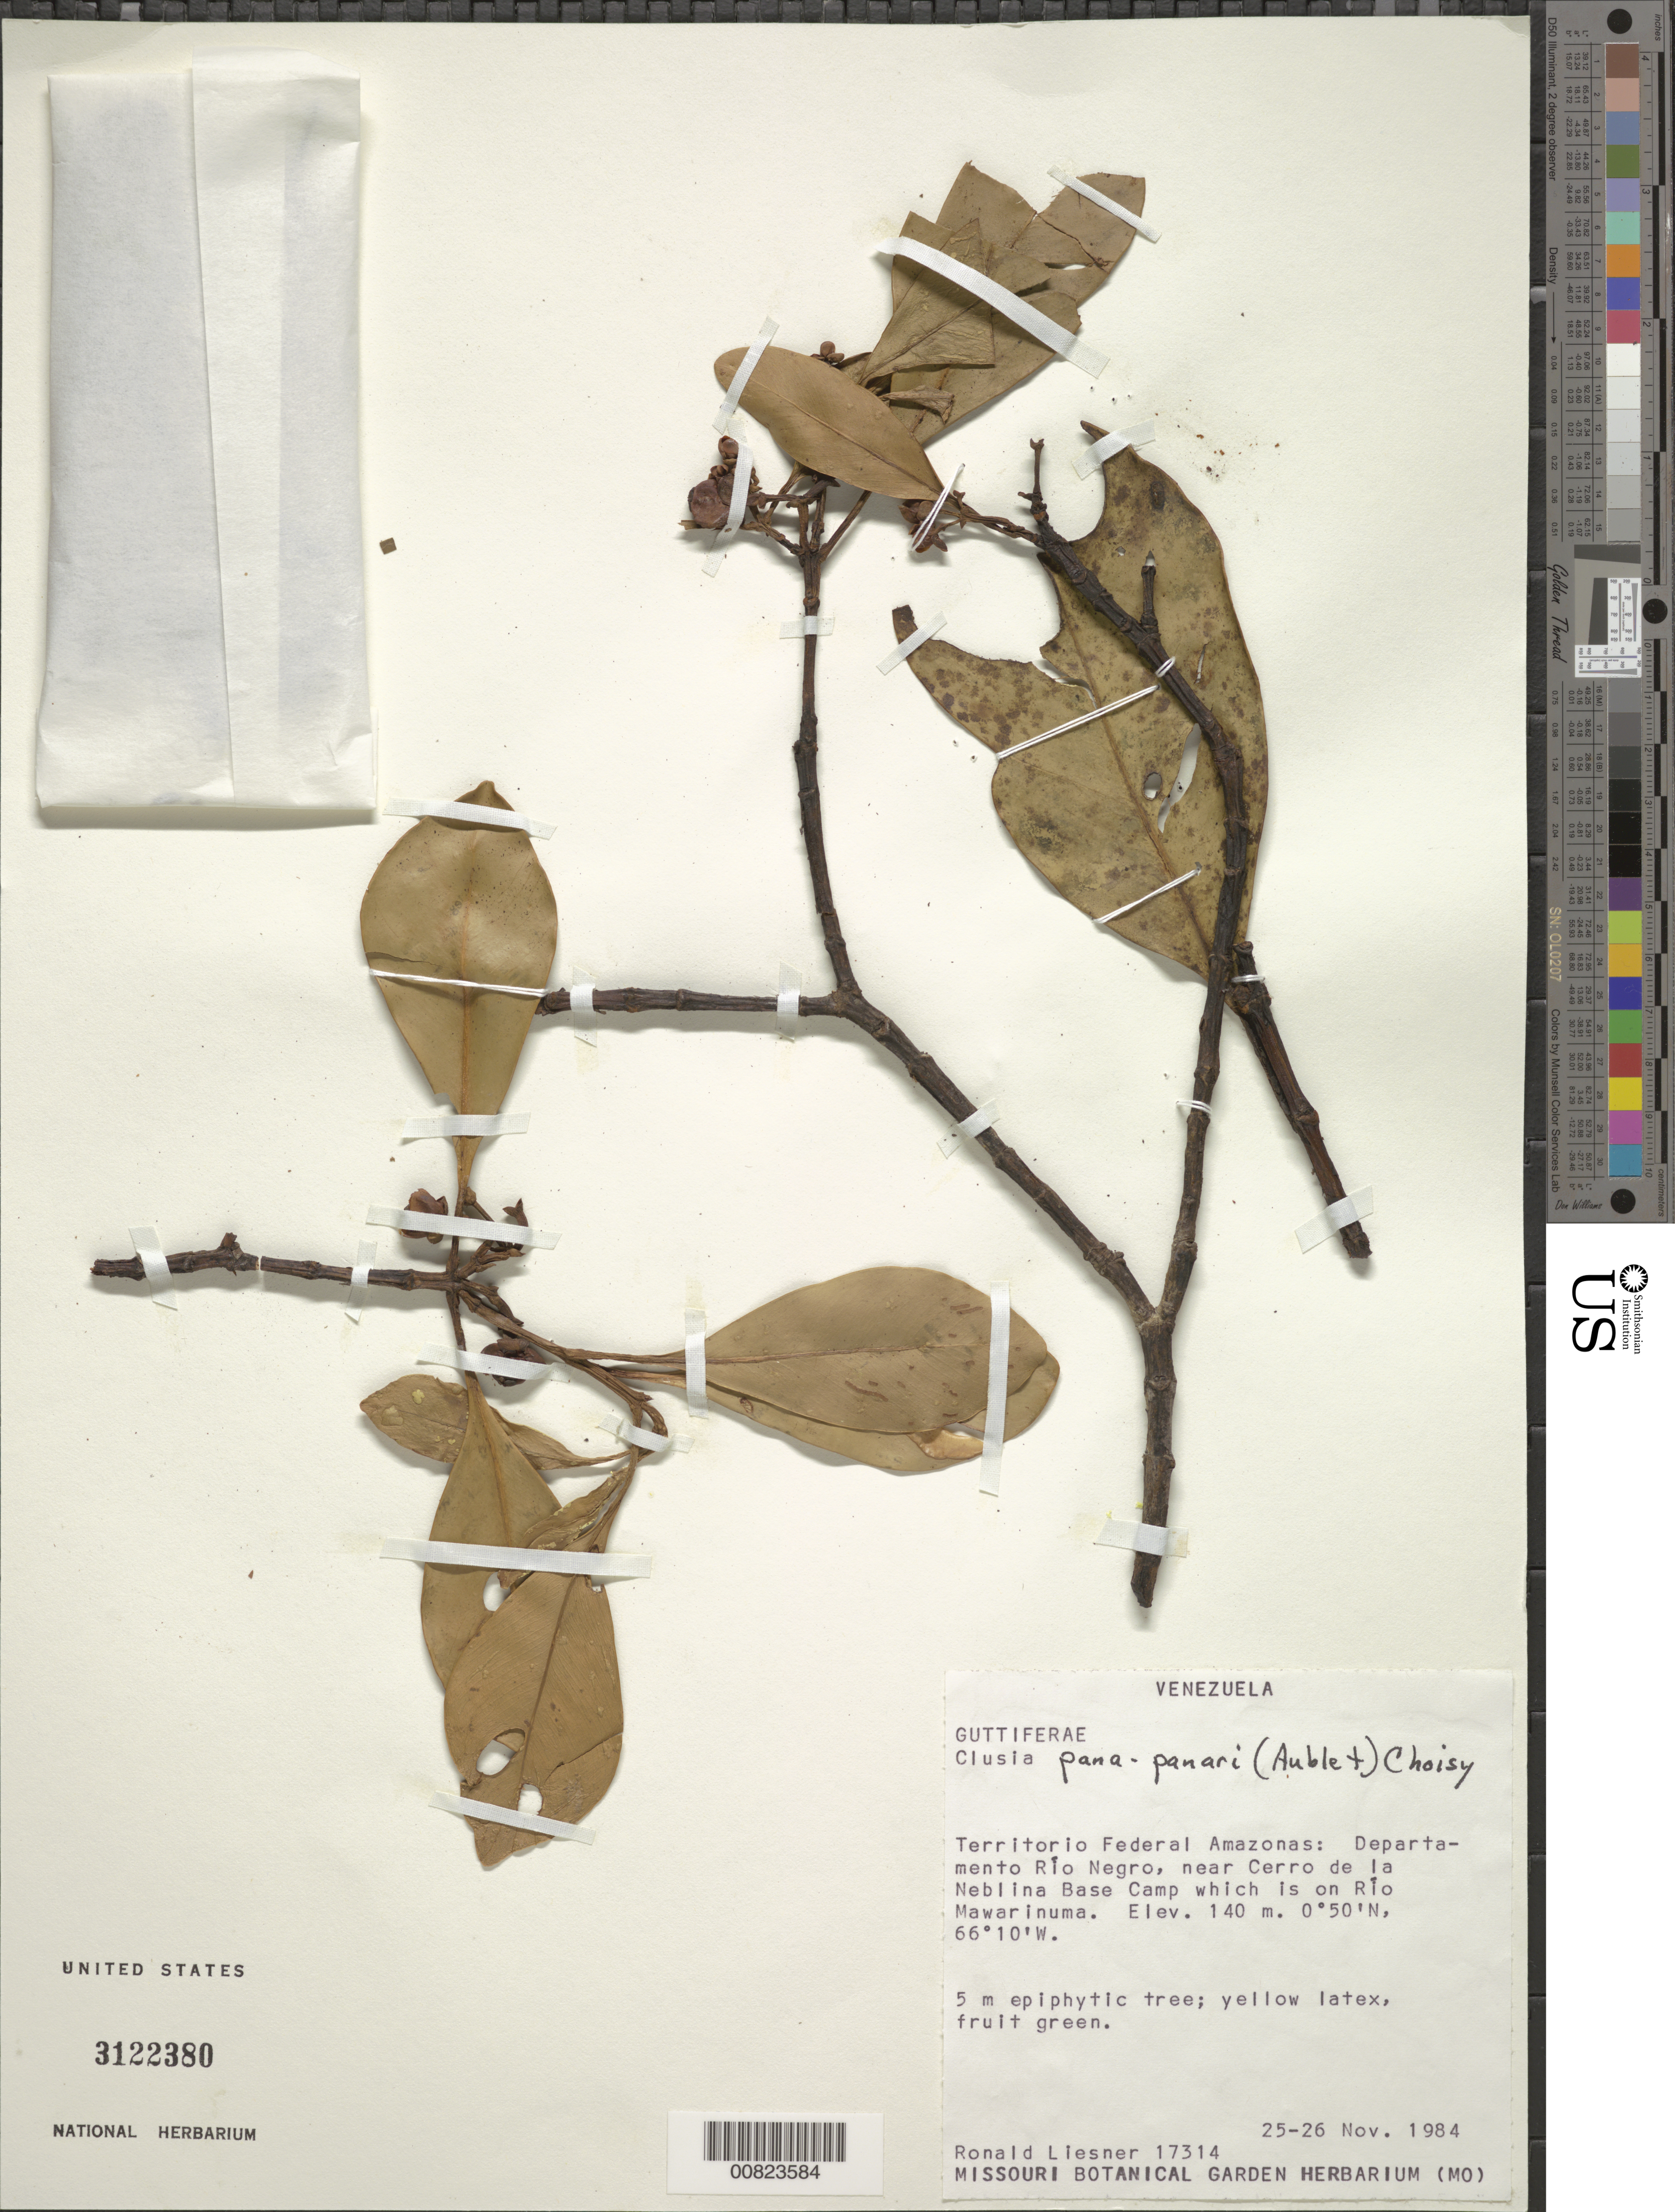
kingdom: Plantae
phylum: Tracheophyta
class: Magnoliopsida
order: Malpighiales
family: Clusiaceae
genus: Clusia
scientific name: Clusia panapanari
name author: (Aubl.) Choisy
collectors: R. L. Liesner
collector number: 17314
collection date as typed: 25-Nov-84 to 26-Nov-84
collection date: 1984-11-25/1984-11-26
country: Venezuela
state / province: Amazonas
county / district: Río Negro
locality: Cerro de La Neblina Base Camp, close to, on Río Mawarinuma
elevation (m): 140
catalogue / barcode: US 3122380